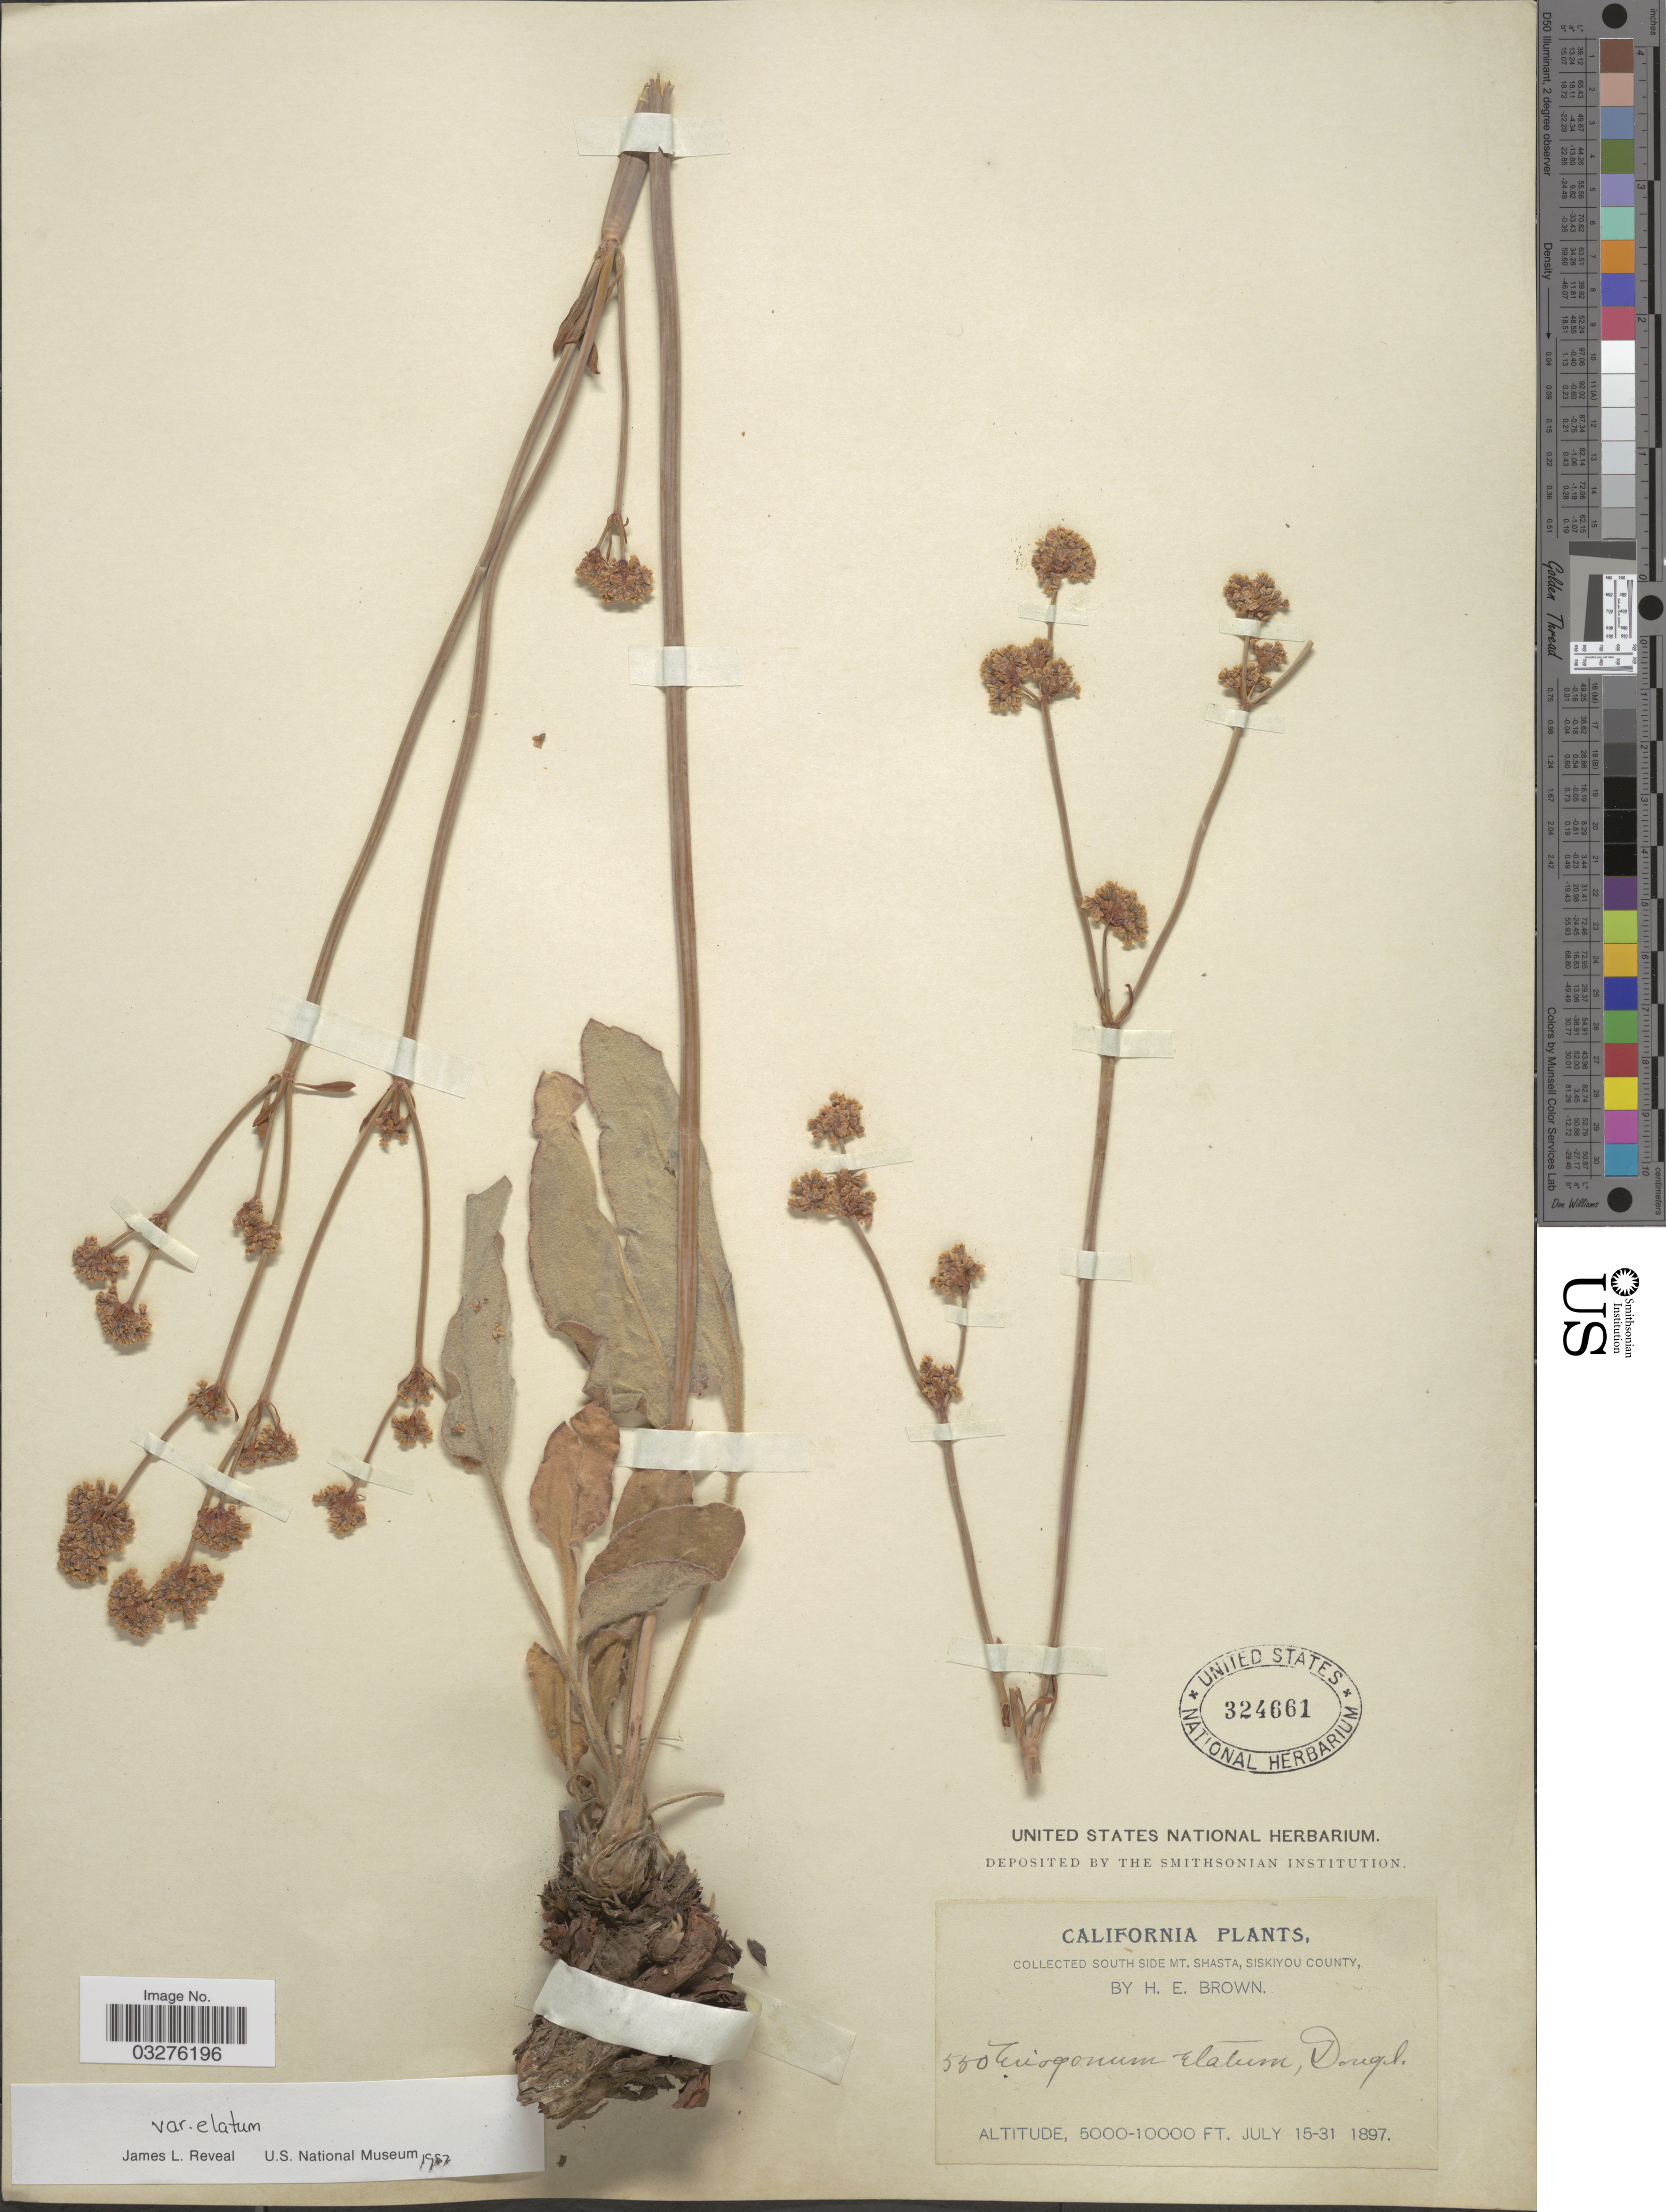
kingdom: Plantae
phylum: Tracheophyta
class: Magnoliopsida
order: Caryophyllales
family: Polygonaceae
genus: Eriogonum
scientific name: Eriogonum elatum var. elatum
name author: Douglas ex Benth.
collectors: H. E. Brown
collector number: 550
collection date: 1897-07-15/1897-07-31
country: United States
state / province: California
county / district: Siskiyou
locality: South Side Mt. Shasta, Siskiyou County.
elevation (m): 1524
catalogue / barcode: US 324661